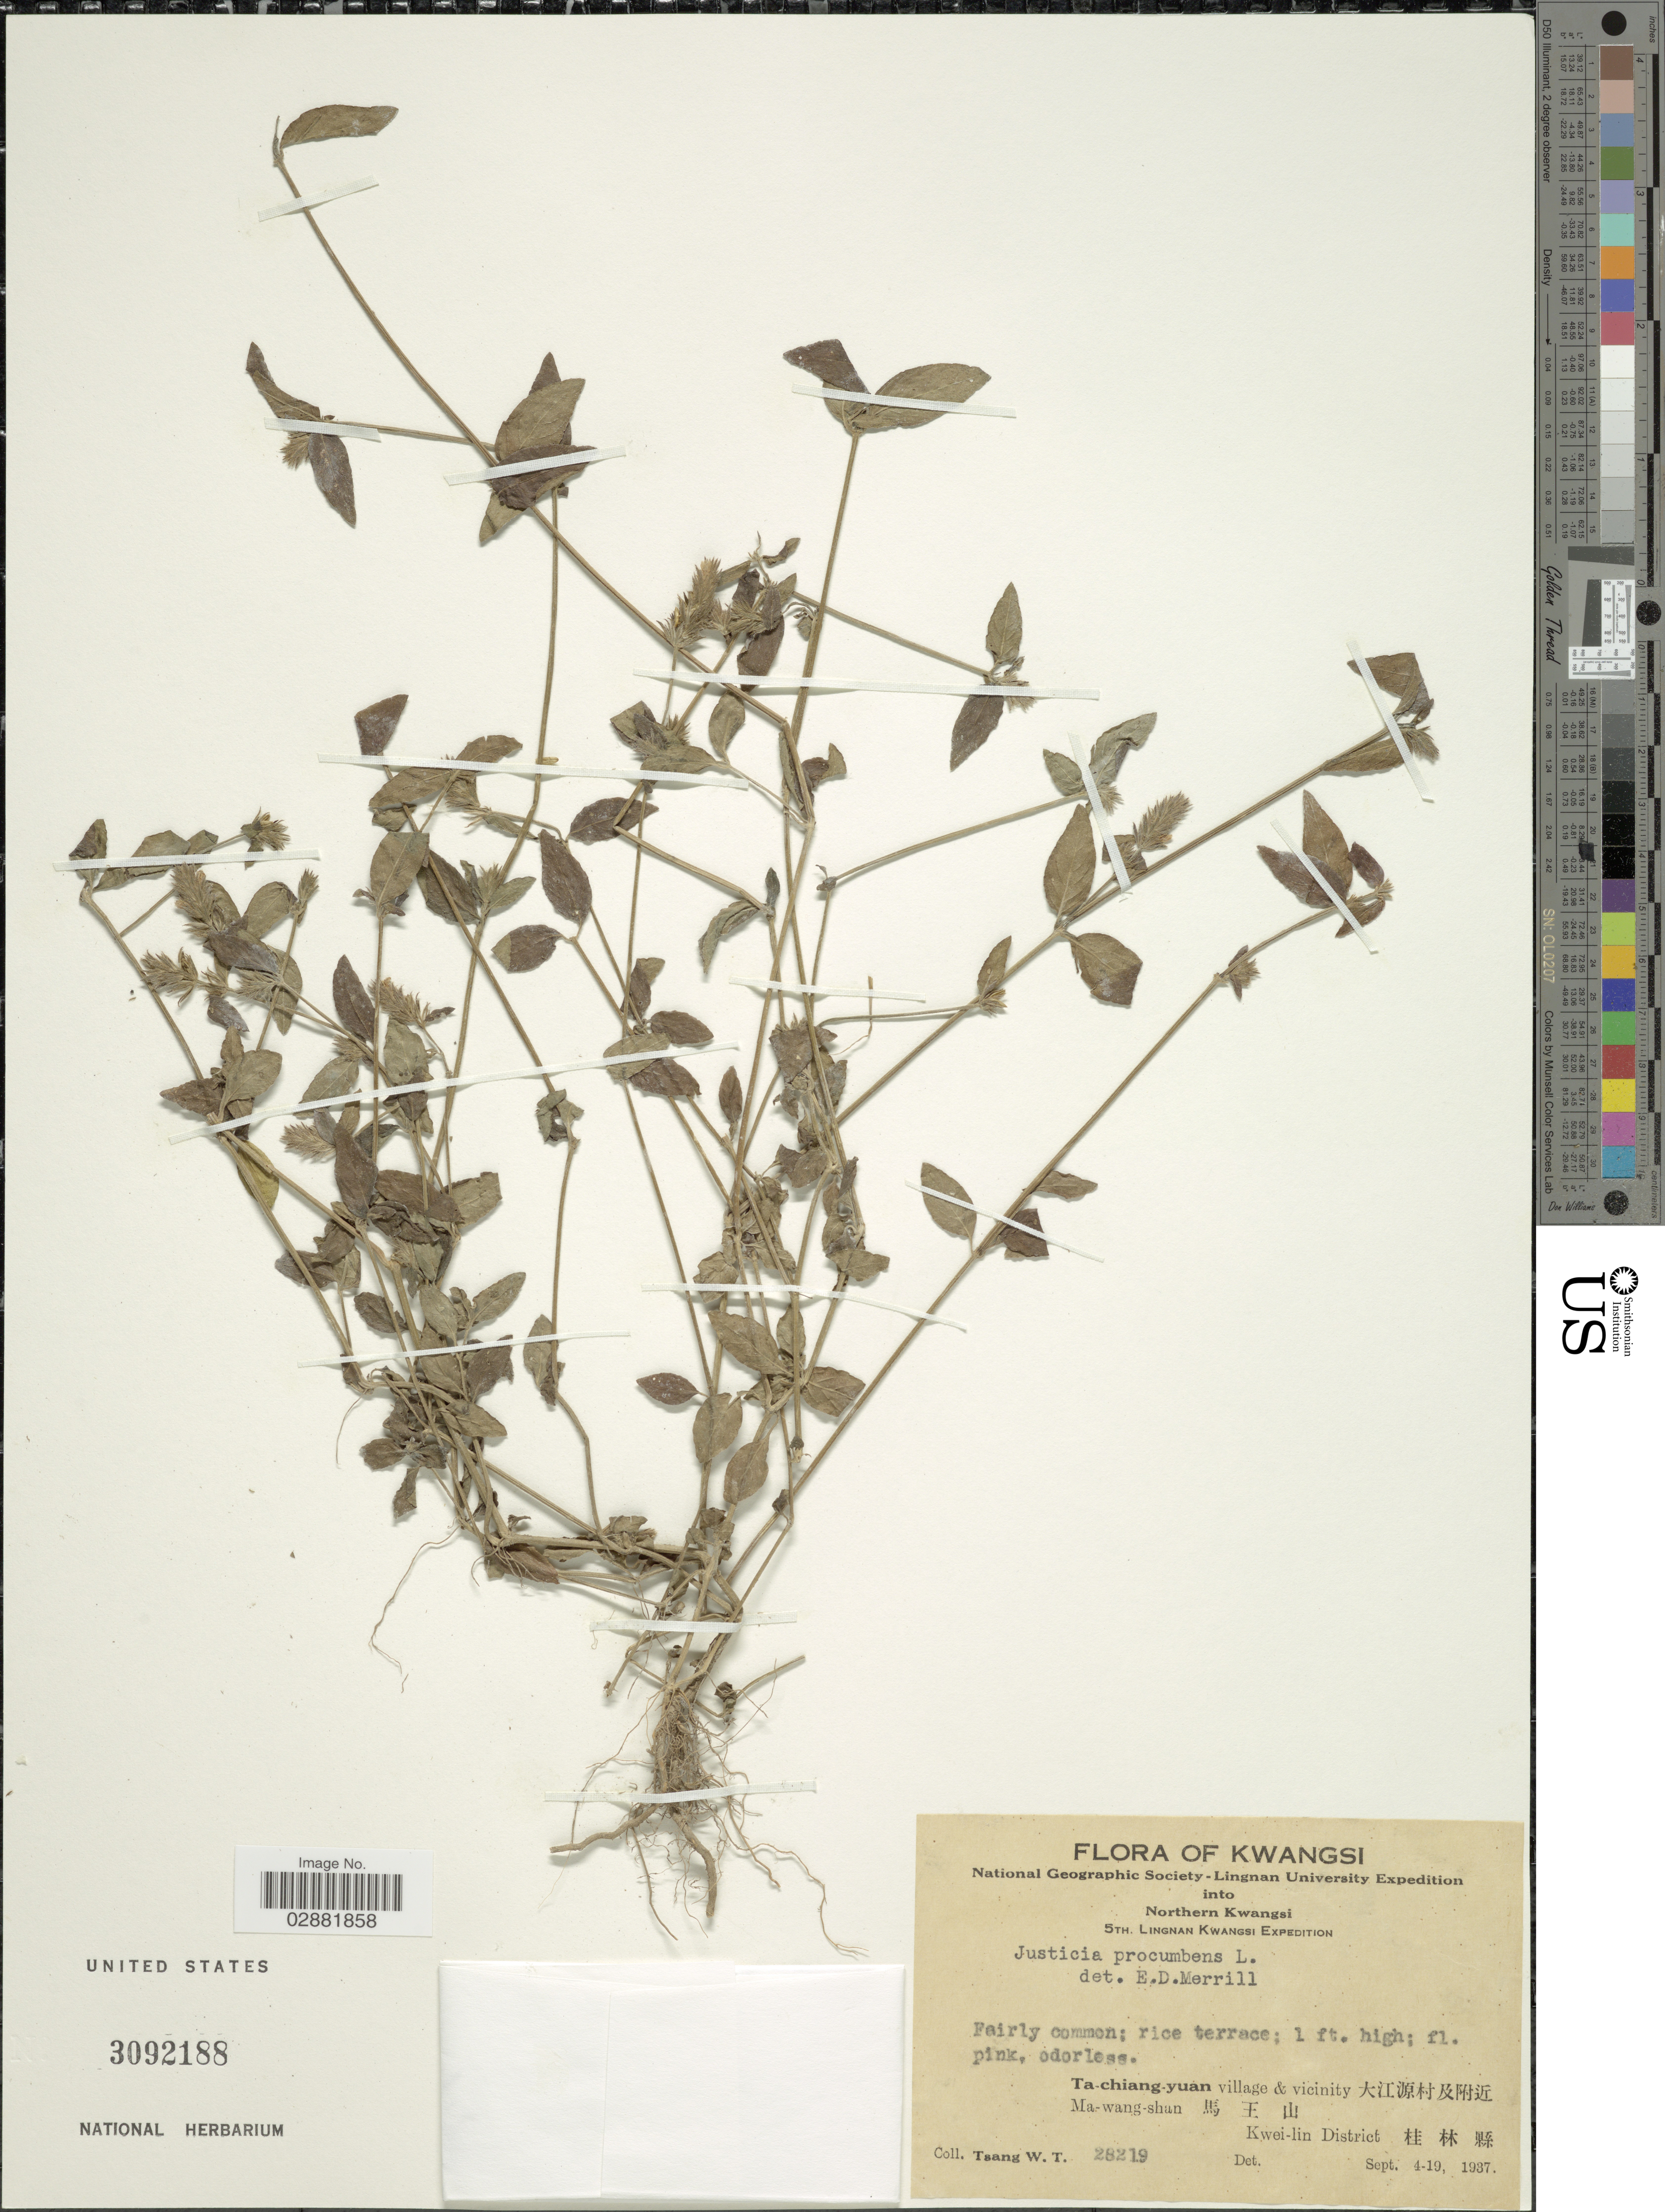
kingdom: Plantae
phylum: Tracheophyta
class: Magnoliopsida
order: Lamiales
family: Acanthaceae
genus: Justicia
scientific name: Justicia procumbens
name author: L.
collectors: W. T. Tsang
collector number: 28219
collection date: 1937-09-04/1937-09-19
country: China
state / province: Guangxi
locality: Kwangsi, Northern Kwangsi, Ta-Chiang-yuan village & vicinity X, Ma-wang-shan X, Kwei-lin District X.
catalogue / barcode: US 3092188